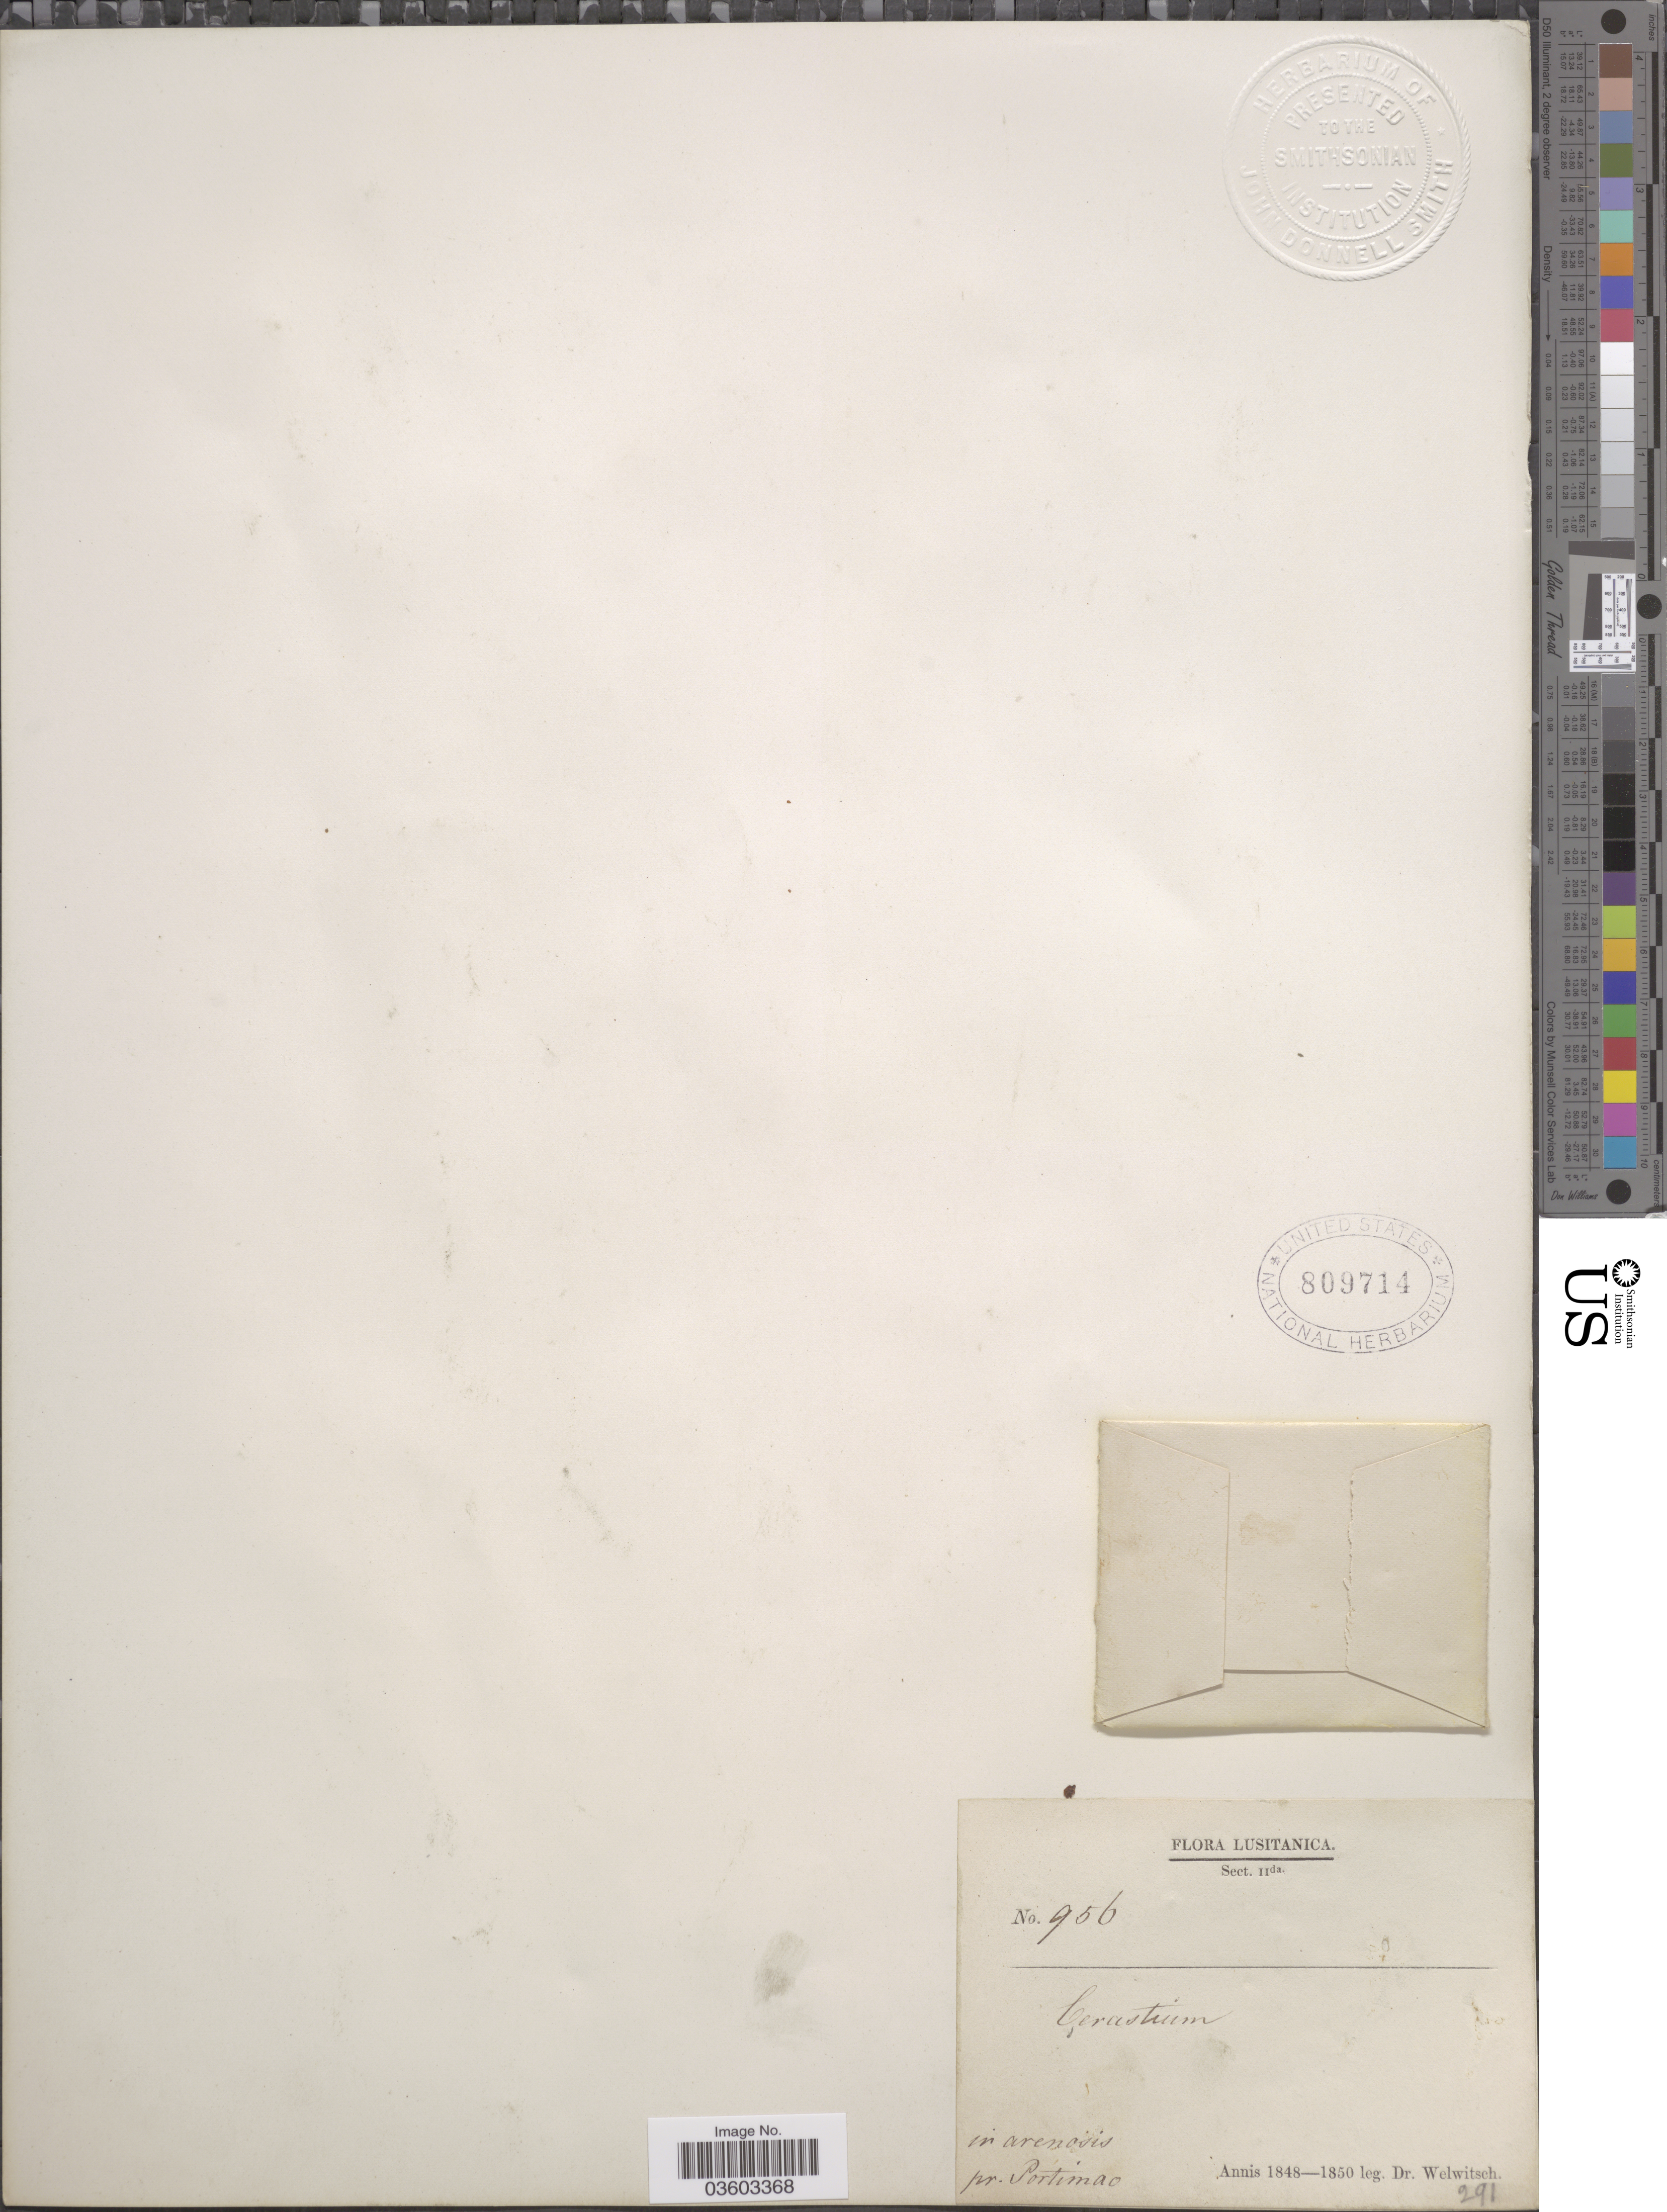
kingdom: Plantae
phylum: Tracheophyta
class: Magnoliopsida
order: Caryophyllales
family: Caryophyllaceae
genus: Cerastium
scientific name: Cerastium sp.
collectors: -. Welwitsch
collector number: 956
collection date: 1848/1850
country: Portugal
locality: Lusitanica. In arenosis. Pr. Portimao.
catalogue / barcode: US 809714